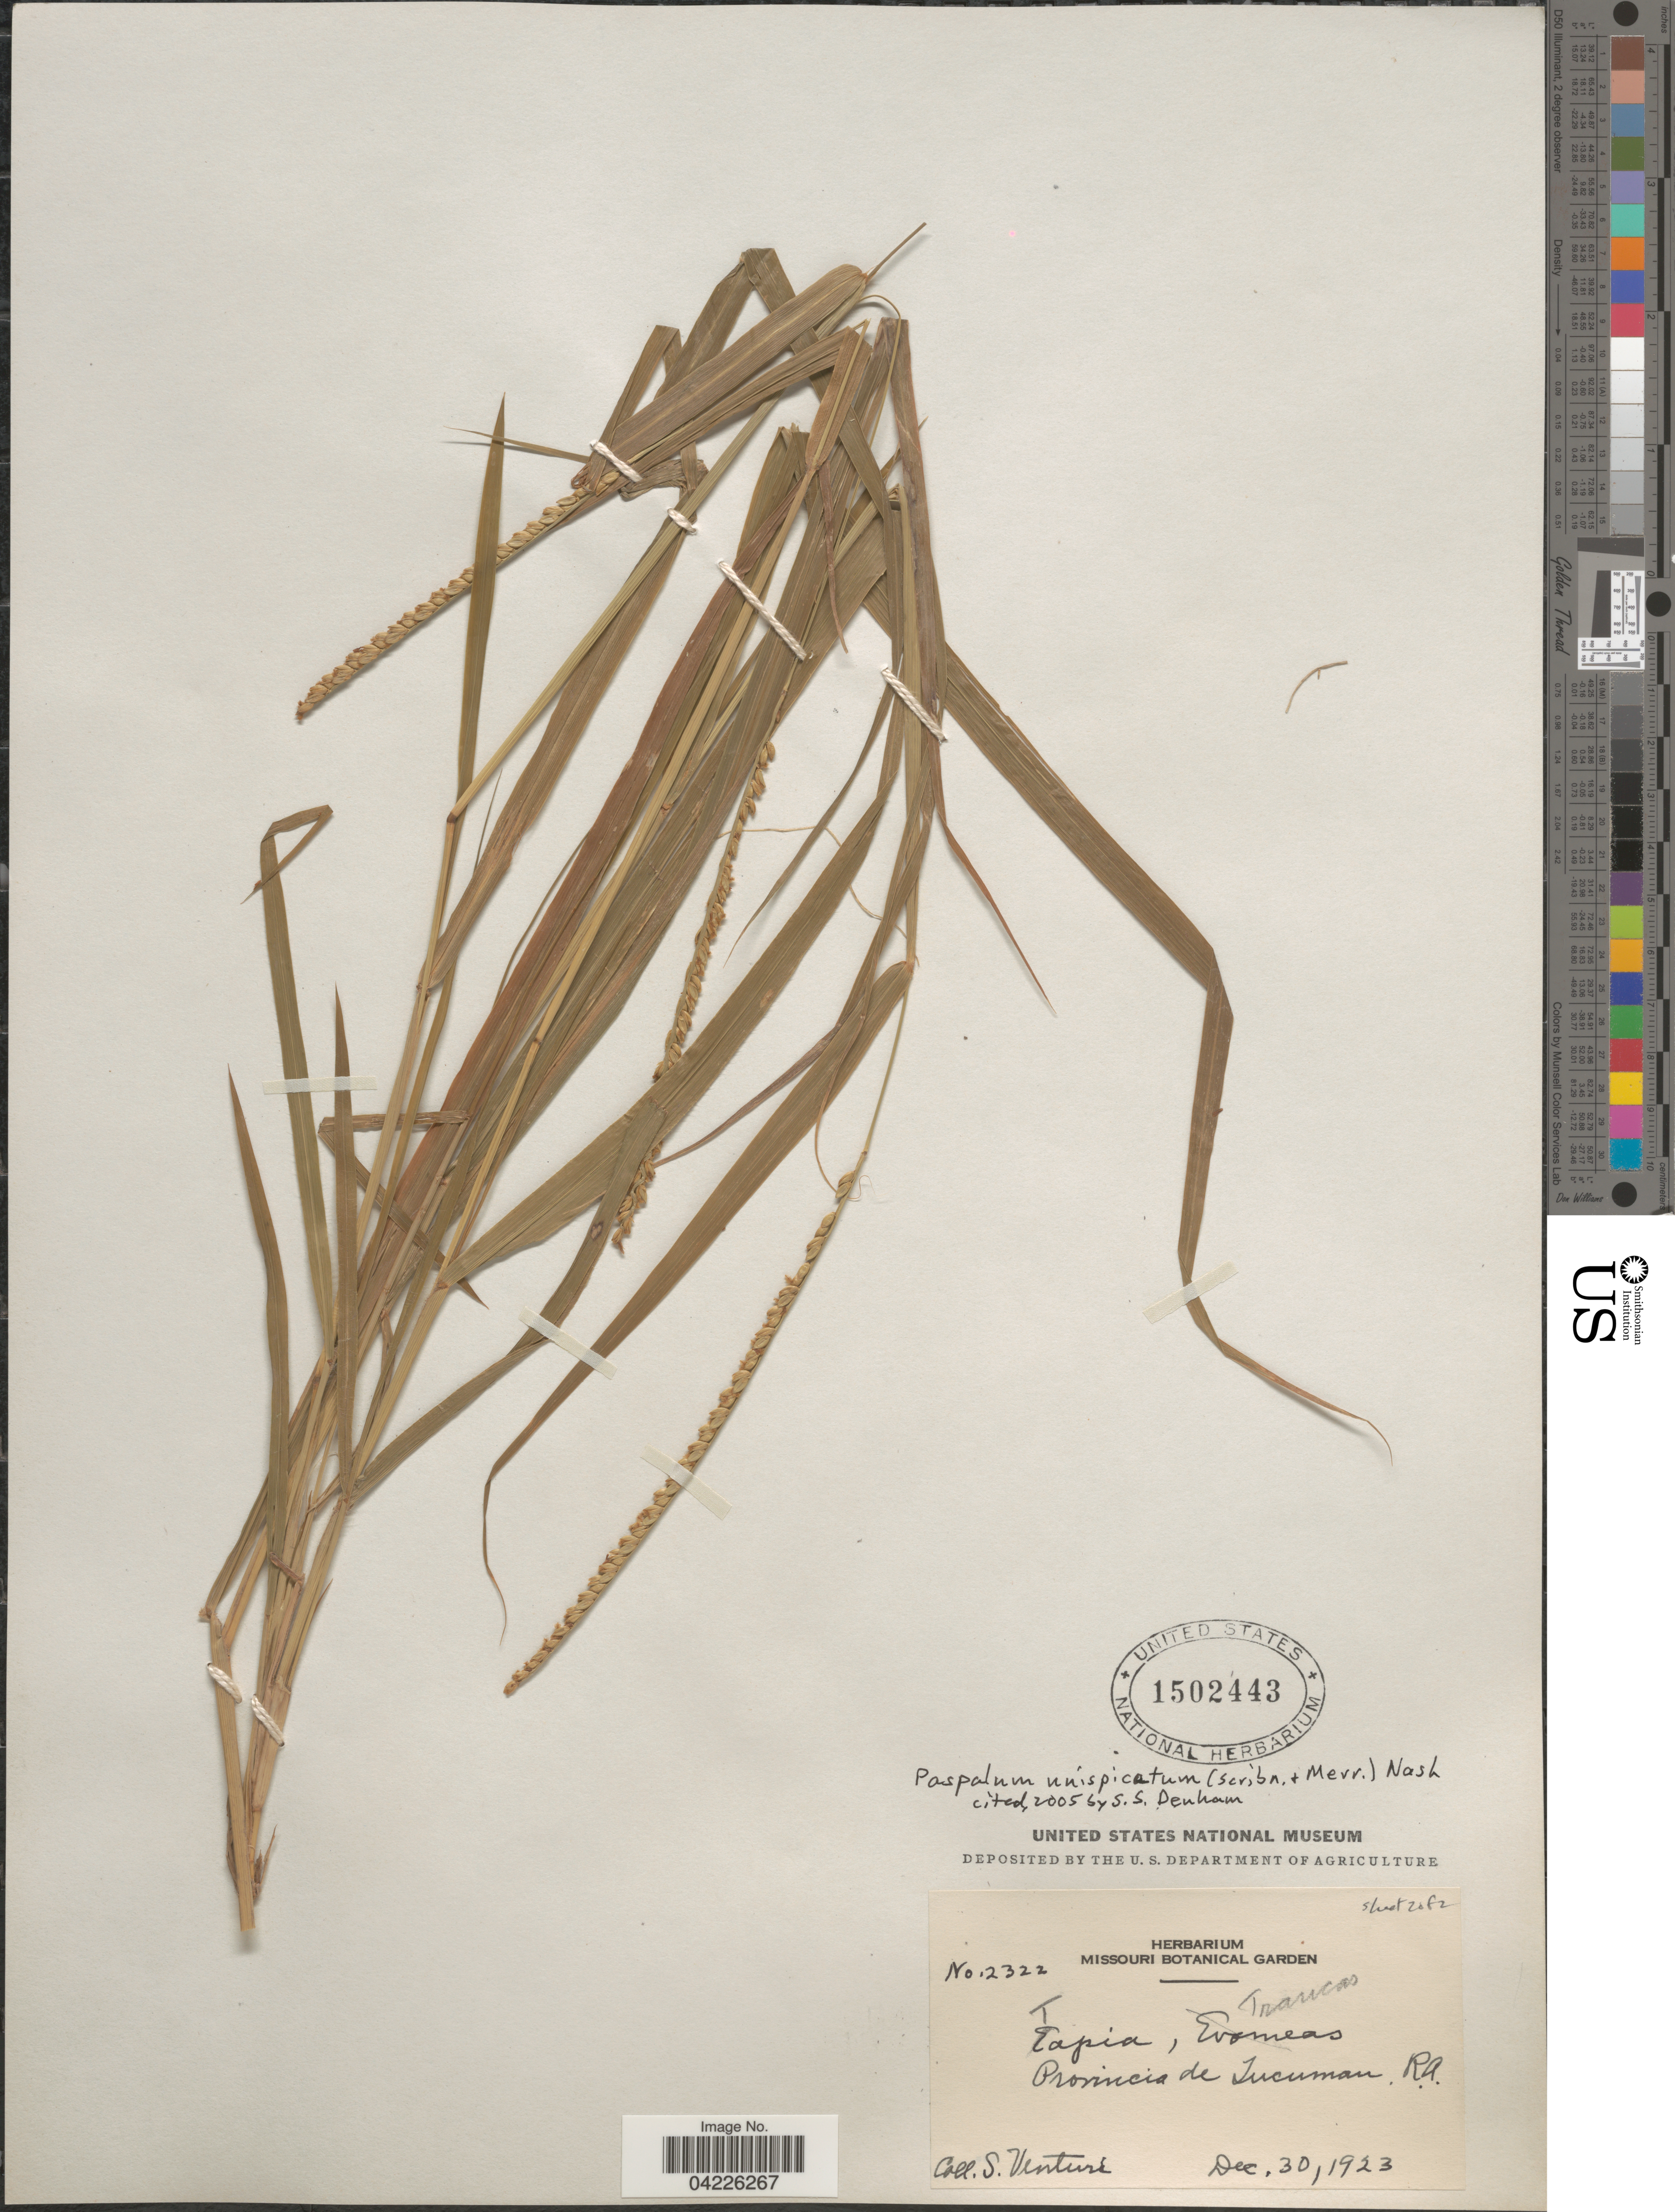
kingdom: Plantae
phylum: Tracheophyta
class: Liliopsida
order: Poales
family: Poaceae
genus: Paspalum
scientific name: Paspalum unispicatum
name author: (Scribn. & Merr.) Nash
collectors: S. Venturi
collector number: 2322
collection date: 1923-12-30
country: Argentina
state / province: Tucuman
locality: Tapia, Trancas.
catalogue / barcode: US 1502443